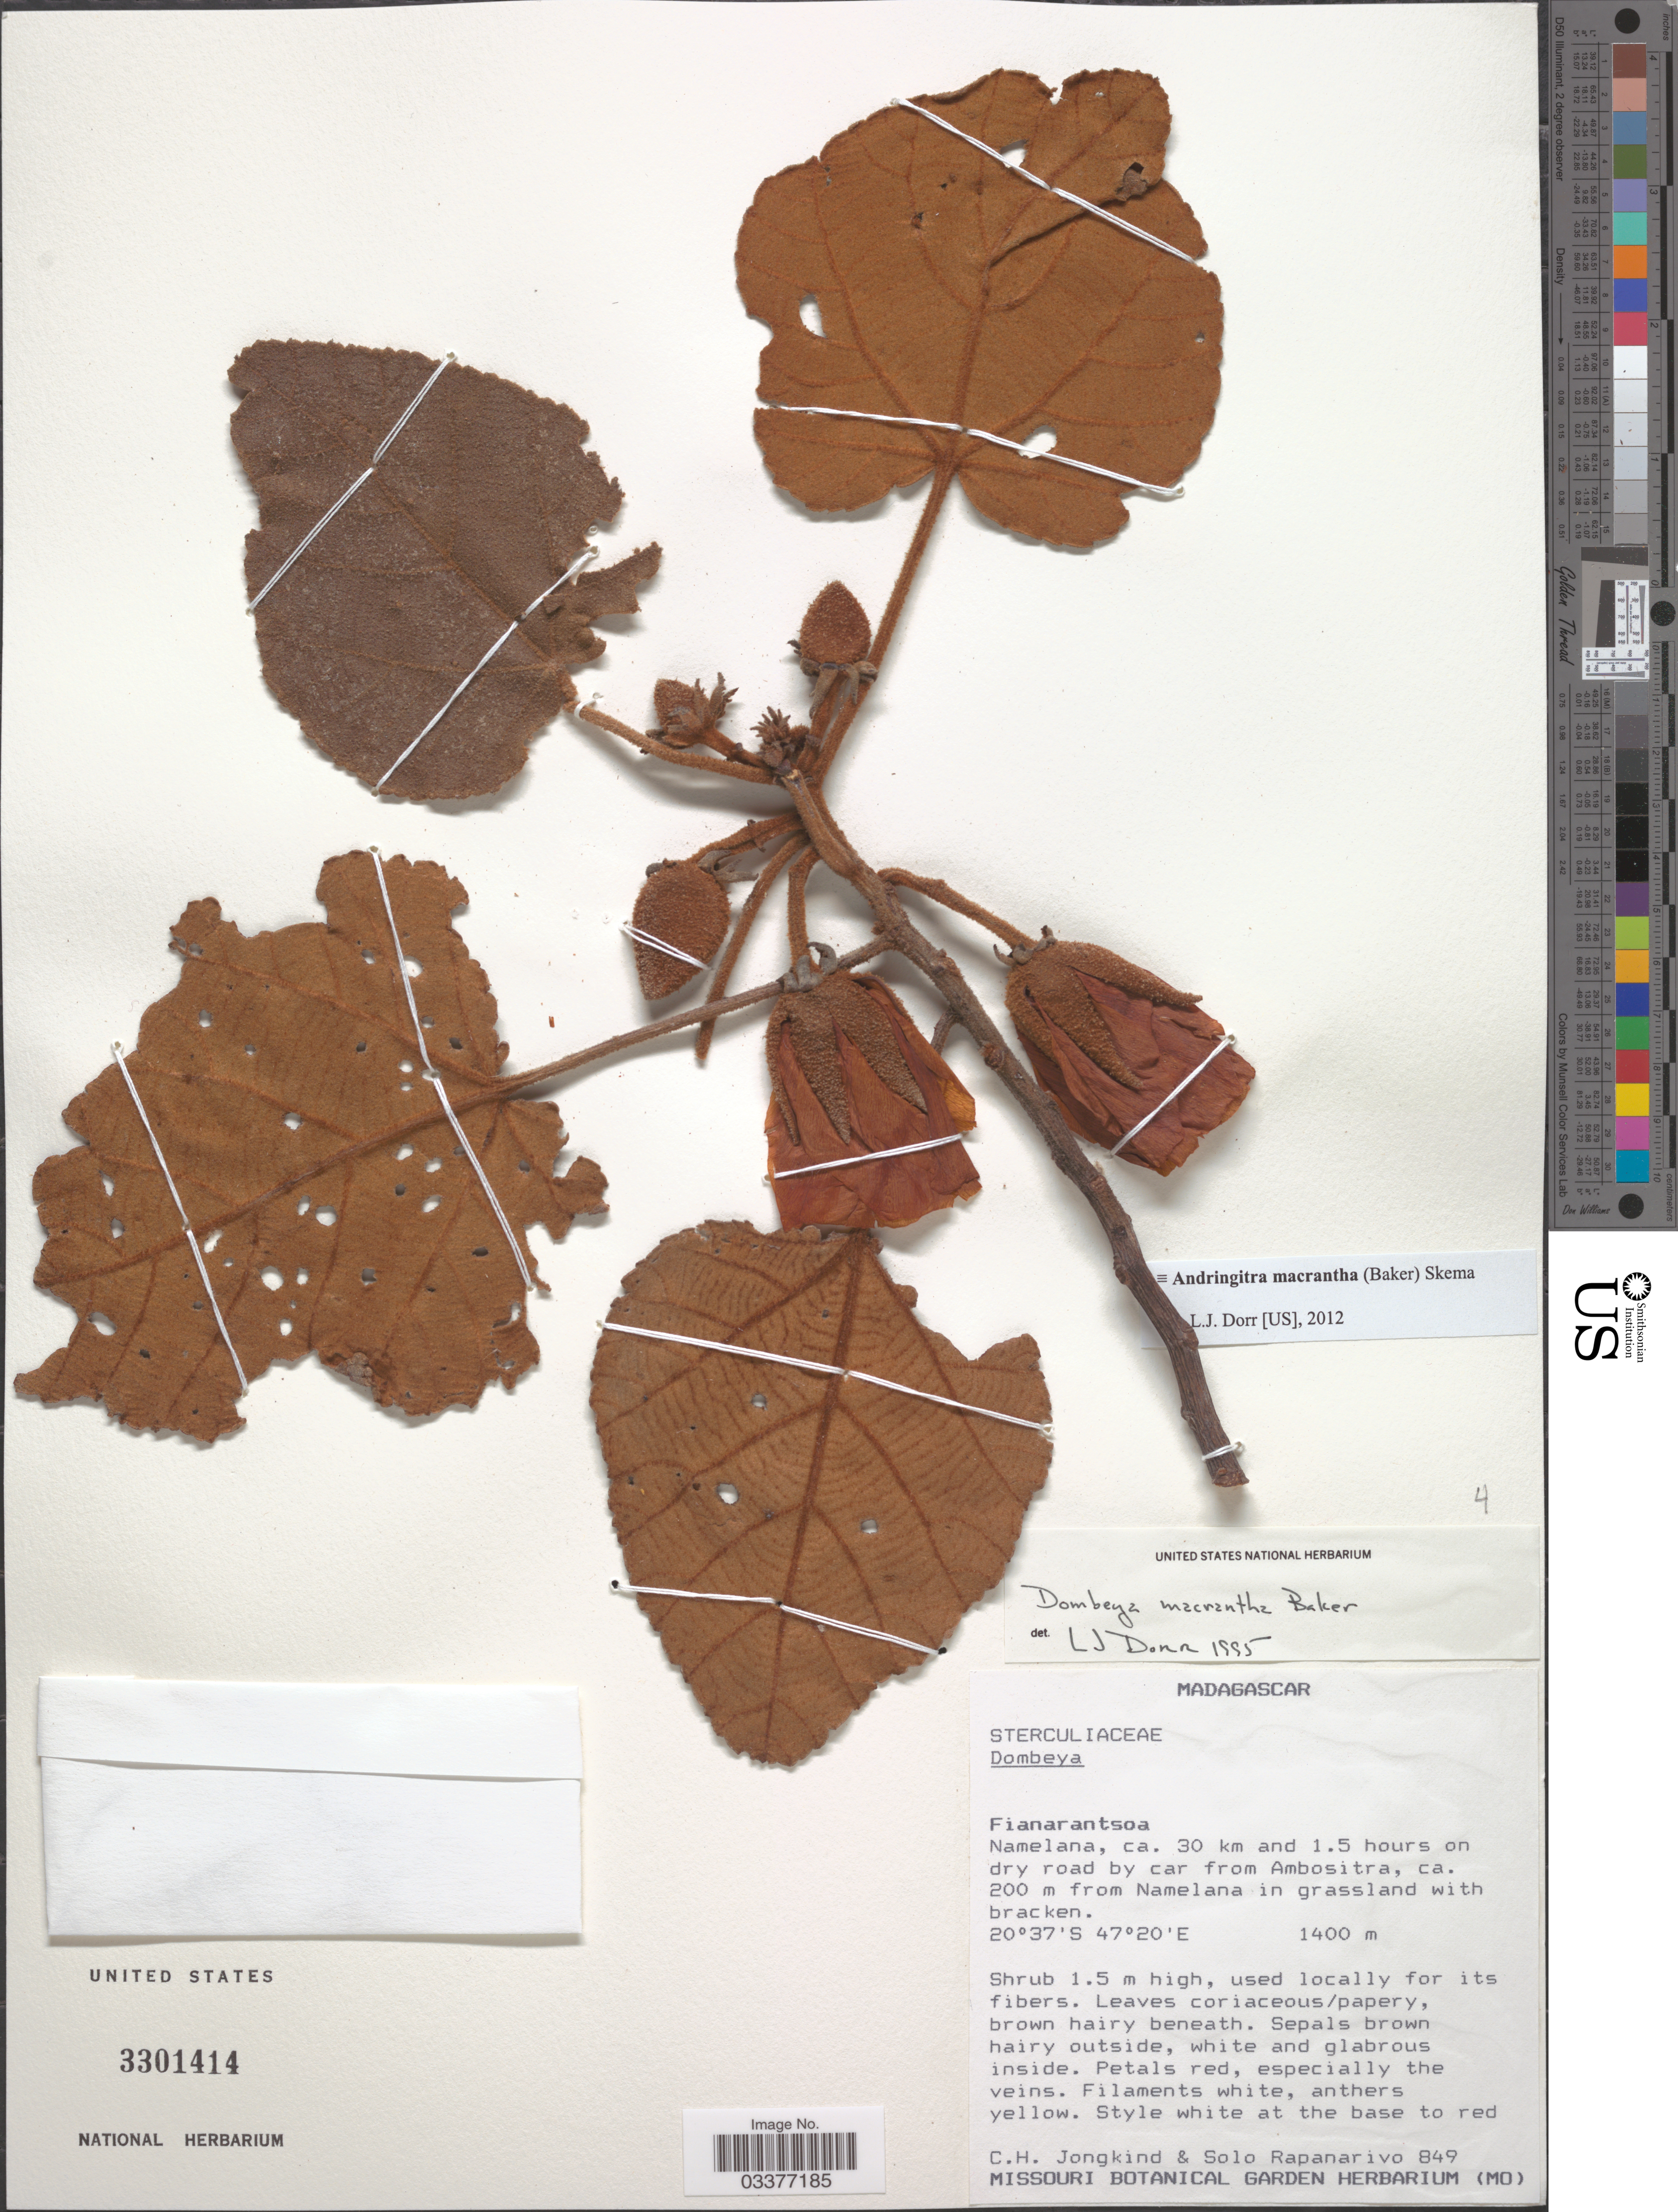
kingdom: Plantae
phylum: Tracheophyta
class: Magnoliopsida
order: Malvales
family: Malvaceae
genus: Andringitra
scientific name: Andringitra macrantha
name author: (Baker) Skema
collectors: C. Jongkind & S. Rapanarivo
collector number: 849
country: Madagascar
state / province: Amoron'i Mania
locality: Namelana, ca. 30 km and 1.5 hours on dry road by car from Ambositra, ca. 200 m from Namelana in grassland with bracken.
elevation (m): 1400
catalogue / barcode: US 3301414